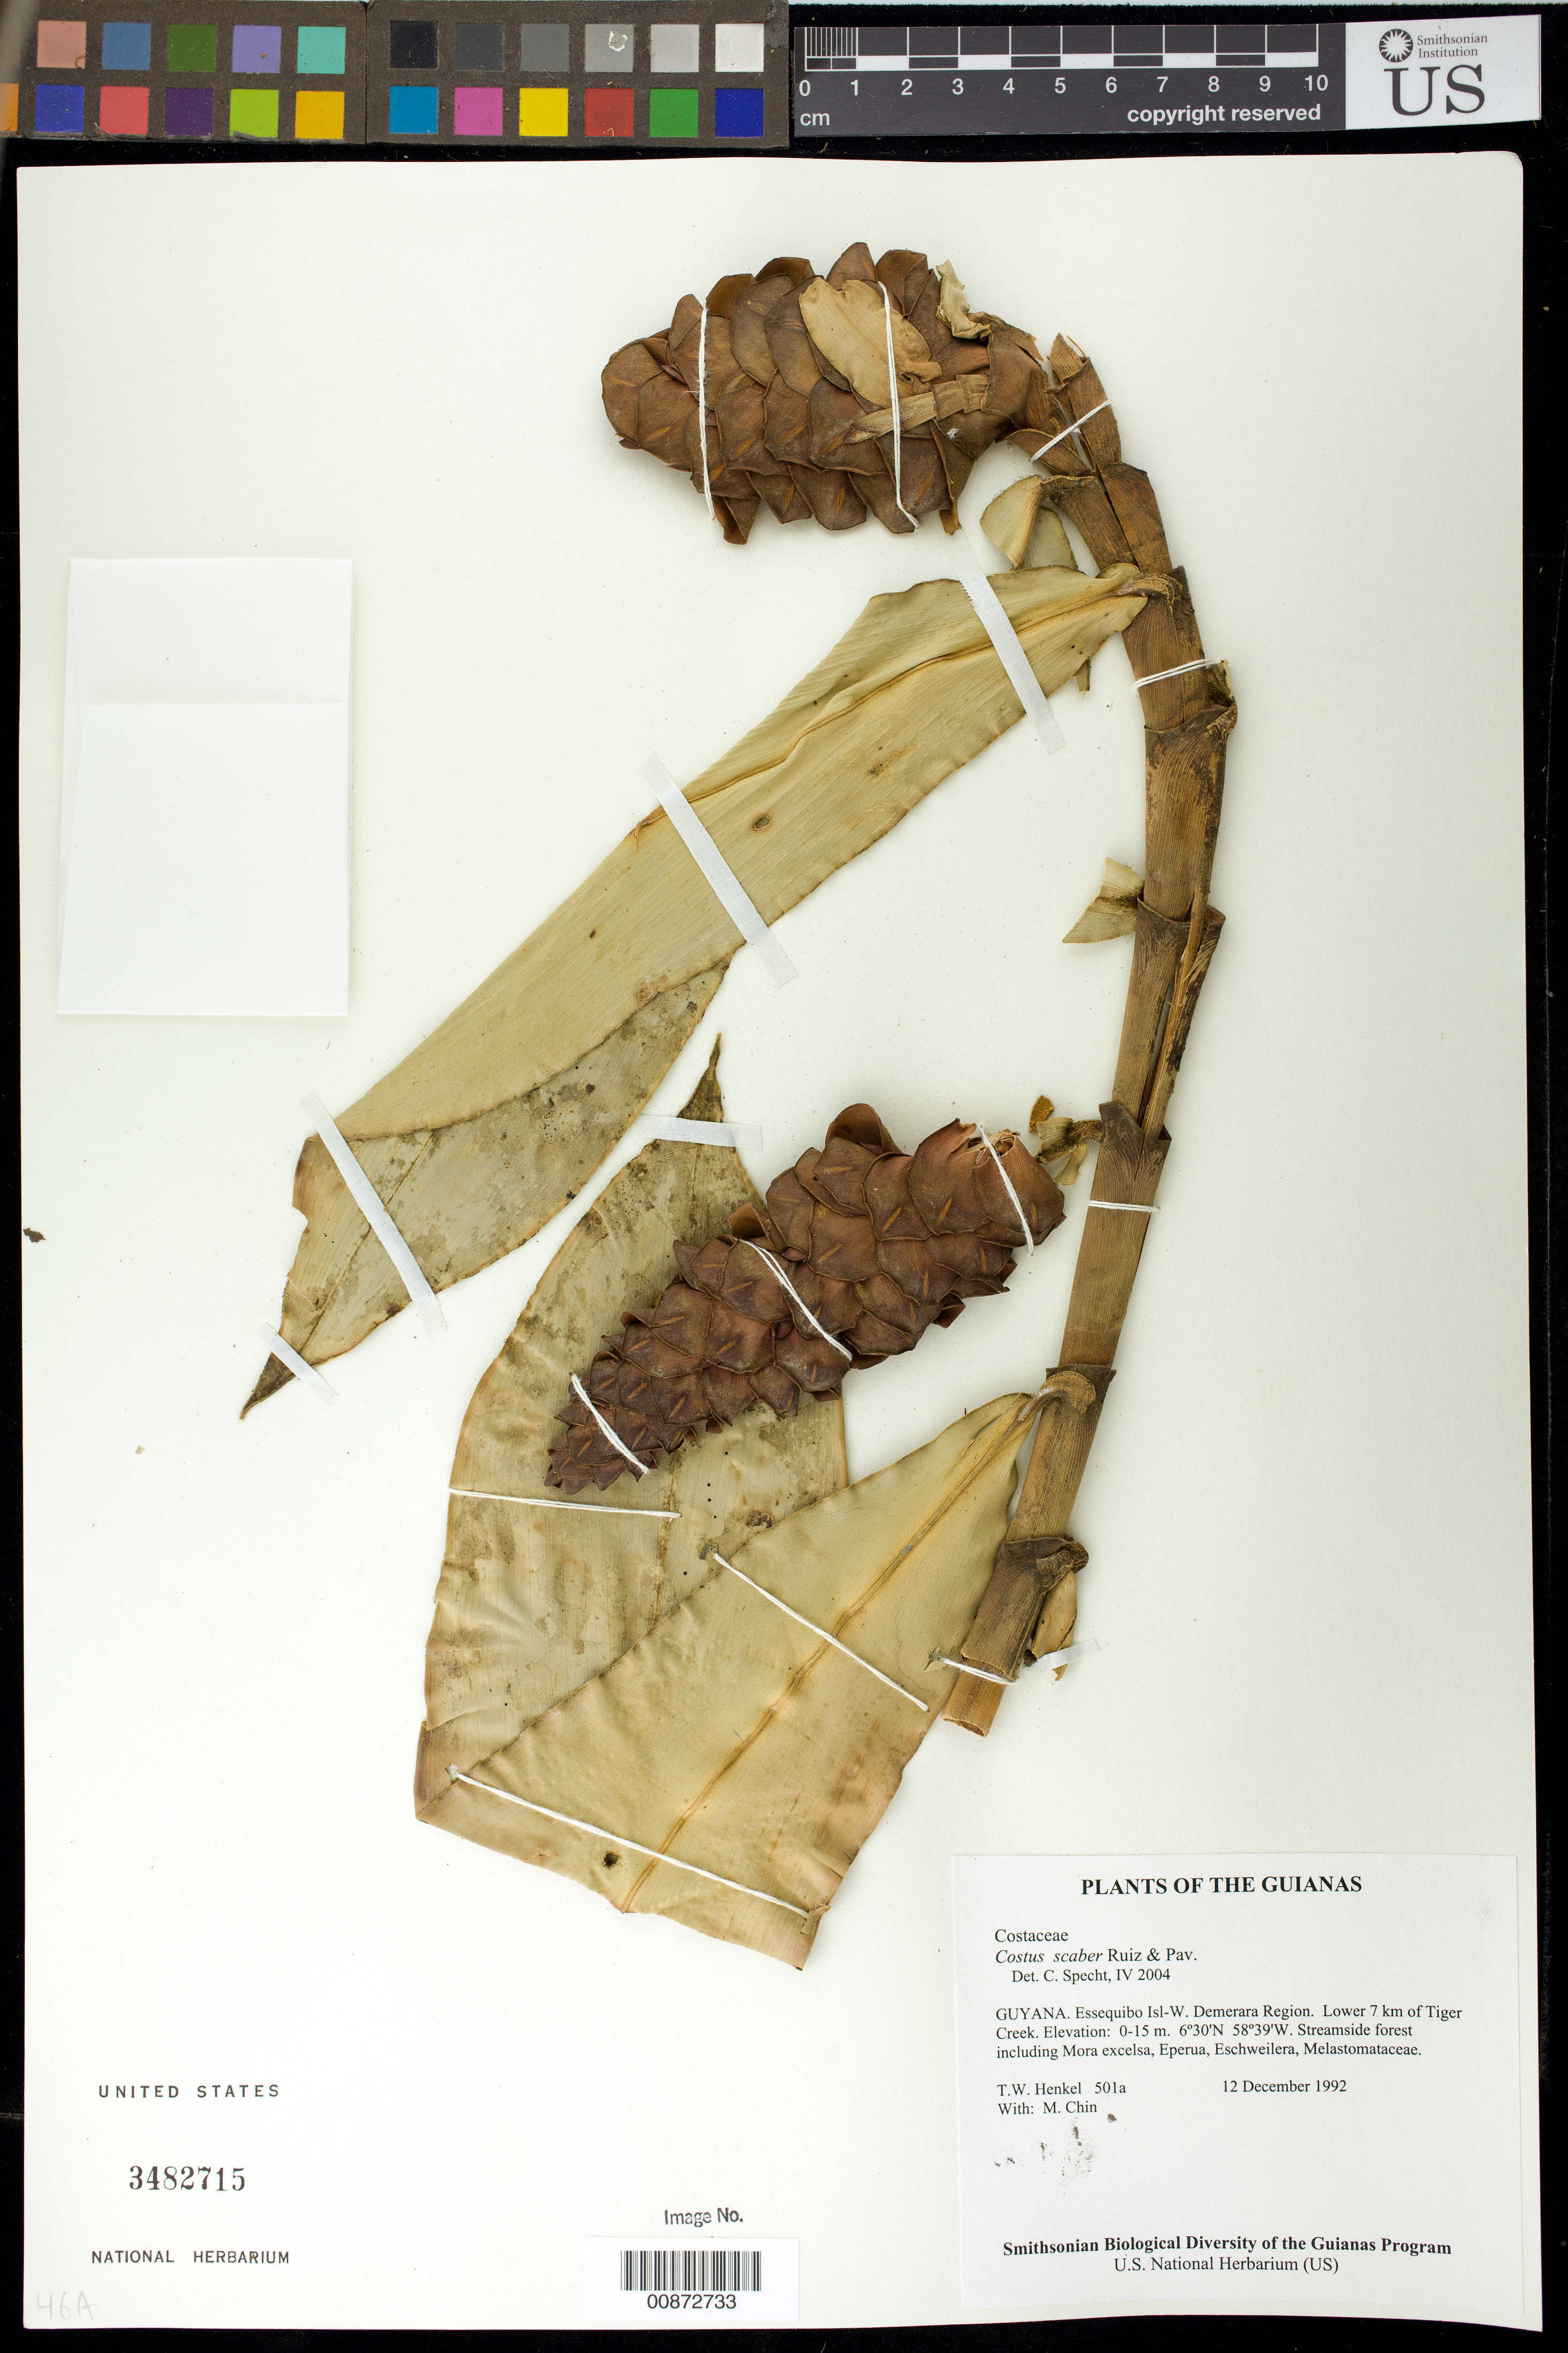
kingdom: Plantae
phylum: Tracheophyta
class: Liliopsida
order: Zingiberales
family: Costaceae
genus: Costus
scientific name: Costus scaber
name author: Ruiz & Pav.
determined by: Specht, Chelsea D., University of California (UNITED STATES)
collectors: T. Henkel & M. Chin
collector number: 501 a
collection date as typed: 12 December 1992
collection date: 1992-12-12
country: Guyana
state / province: Essequibo Isl-W. Demerara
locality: Lower 7 km of Tiger Creek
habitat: Streamside forest including Mora excelsa, Eperua, Eschweilera, Melastomataceae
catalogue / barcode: US 3482715